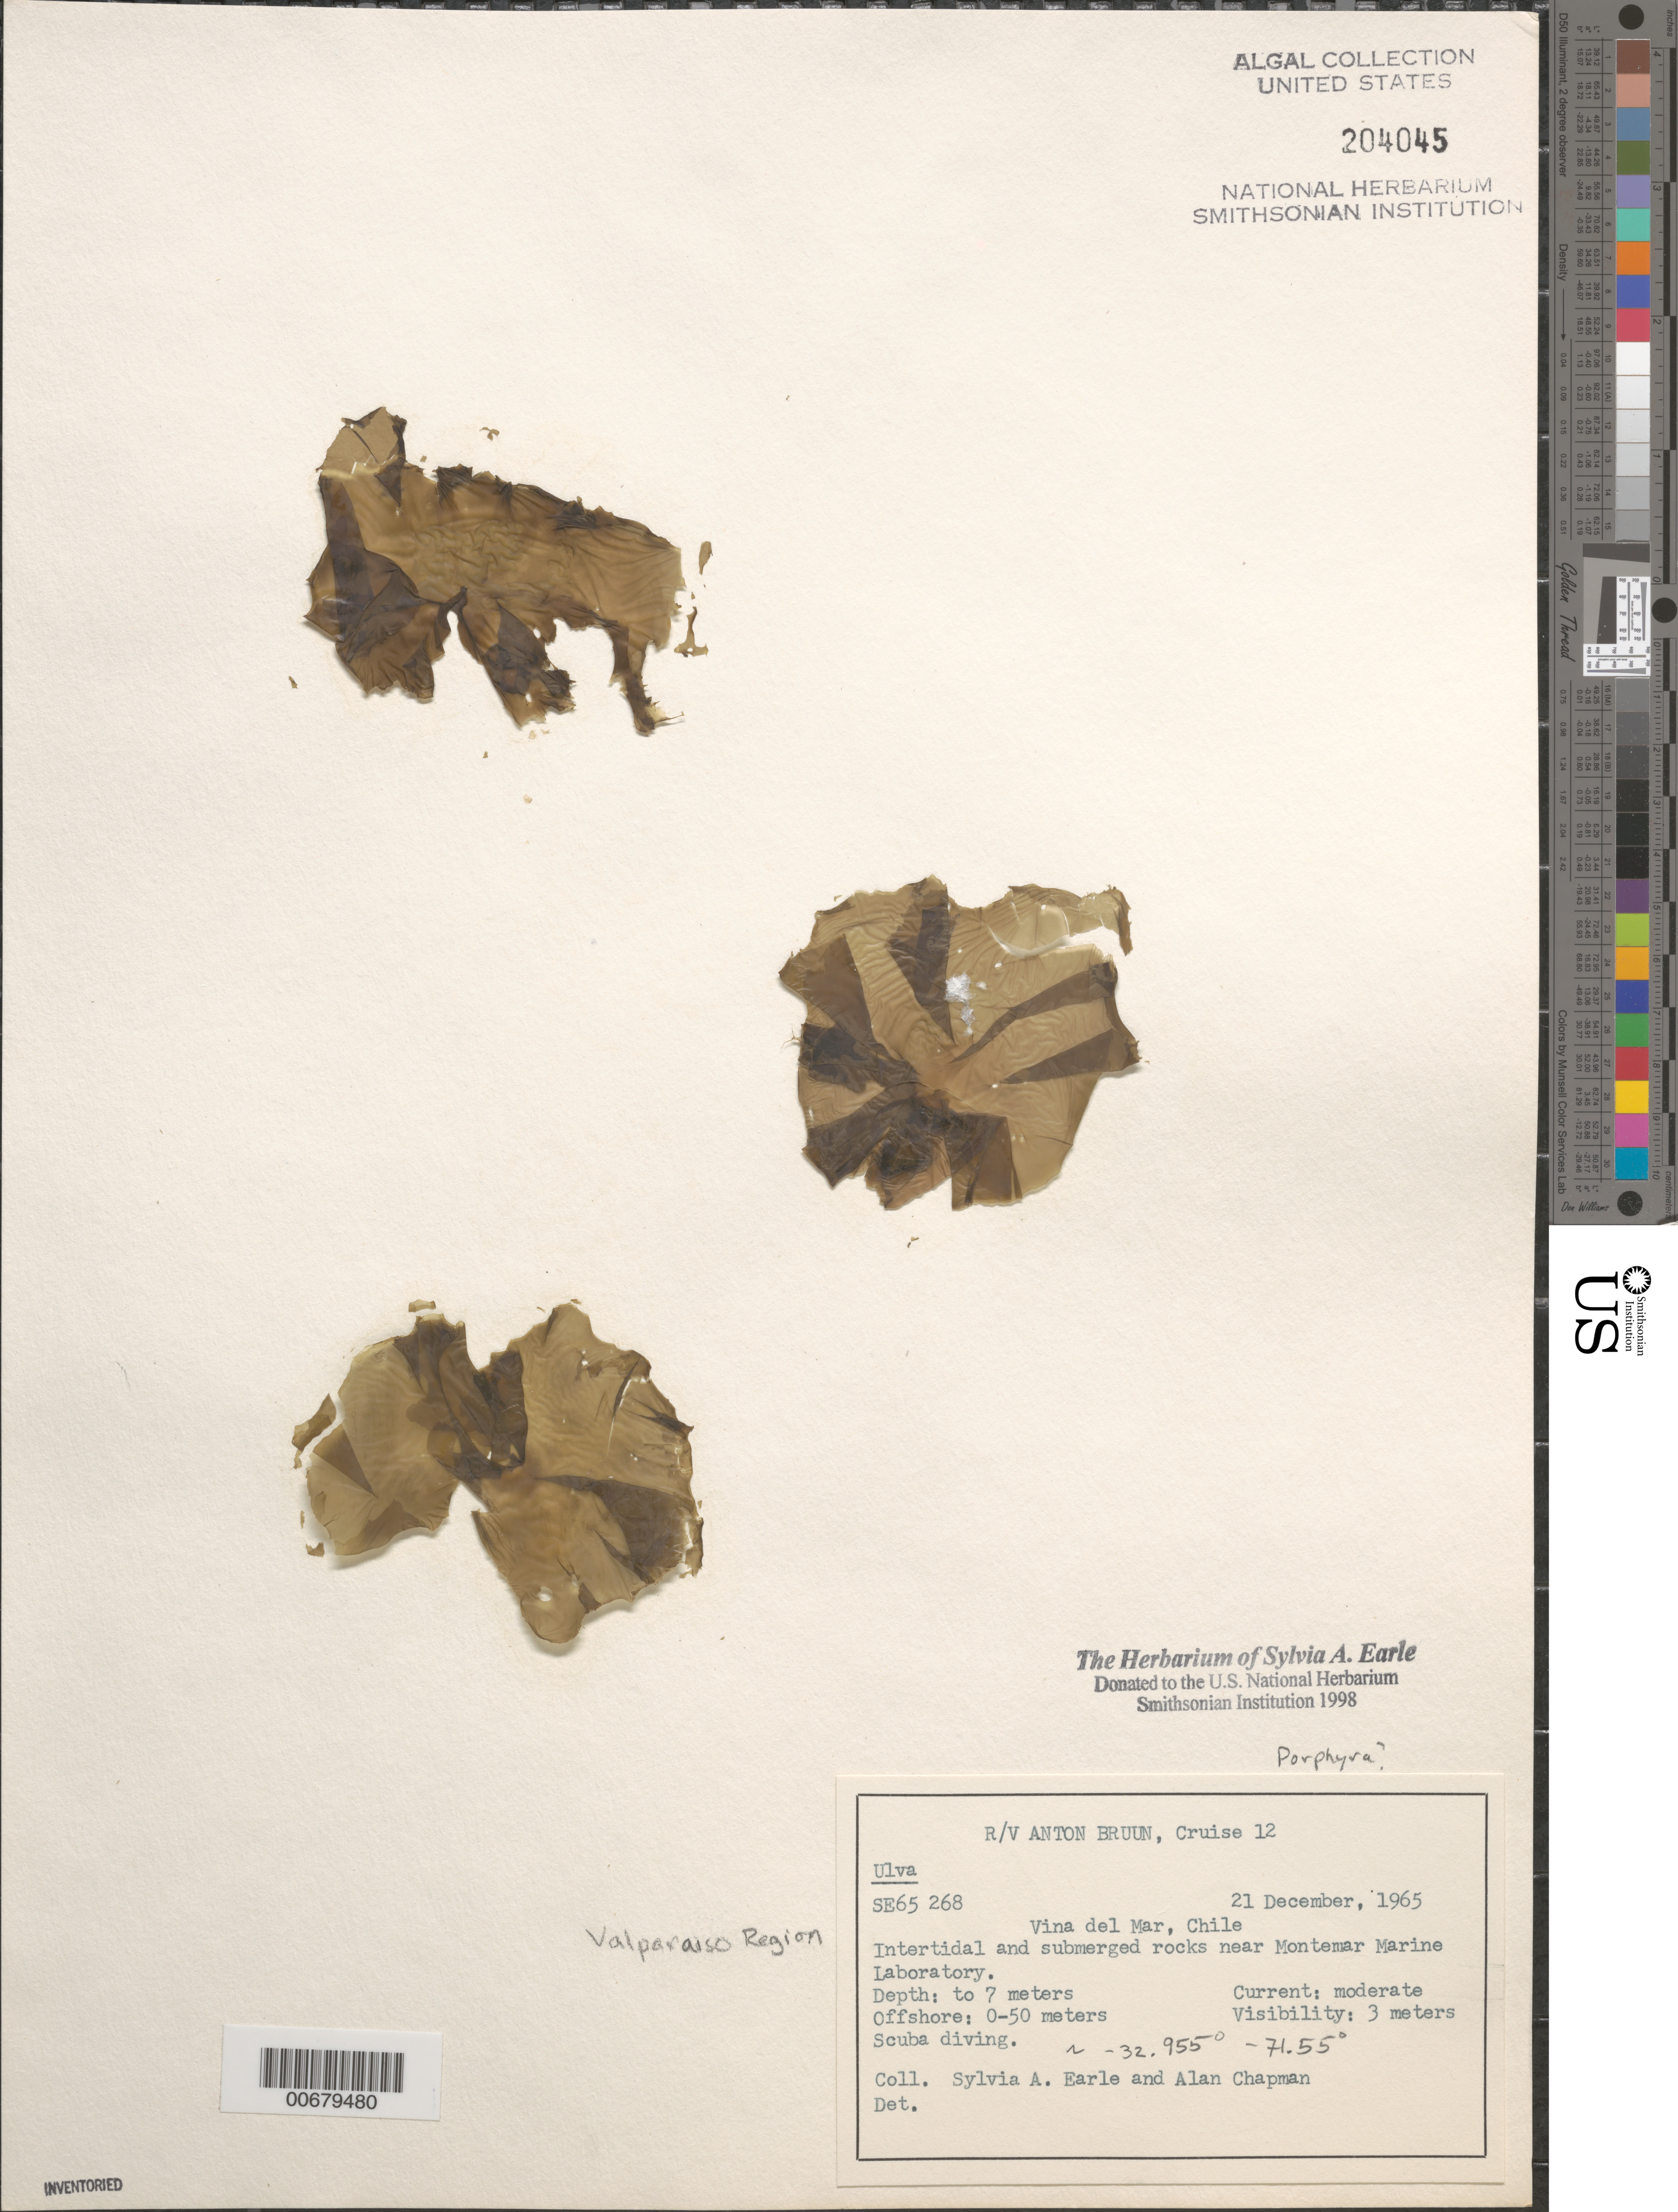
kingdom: Plantae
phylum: Chlorophyta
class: Ulvophyceae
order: Ulvales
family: Ulvaceae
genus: Ulva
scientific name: Ulva sp.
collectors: S. A. Earle & A. Chapman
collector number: SE 65268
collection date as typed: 21 Dec 1965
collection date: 1965-12-21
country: Chile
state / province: Valparaíso (V)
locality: Vina del Mar, near Montemar Marine Laboratory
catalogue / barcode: US 204045